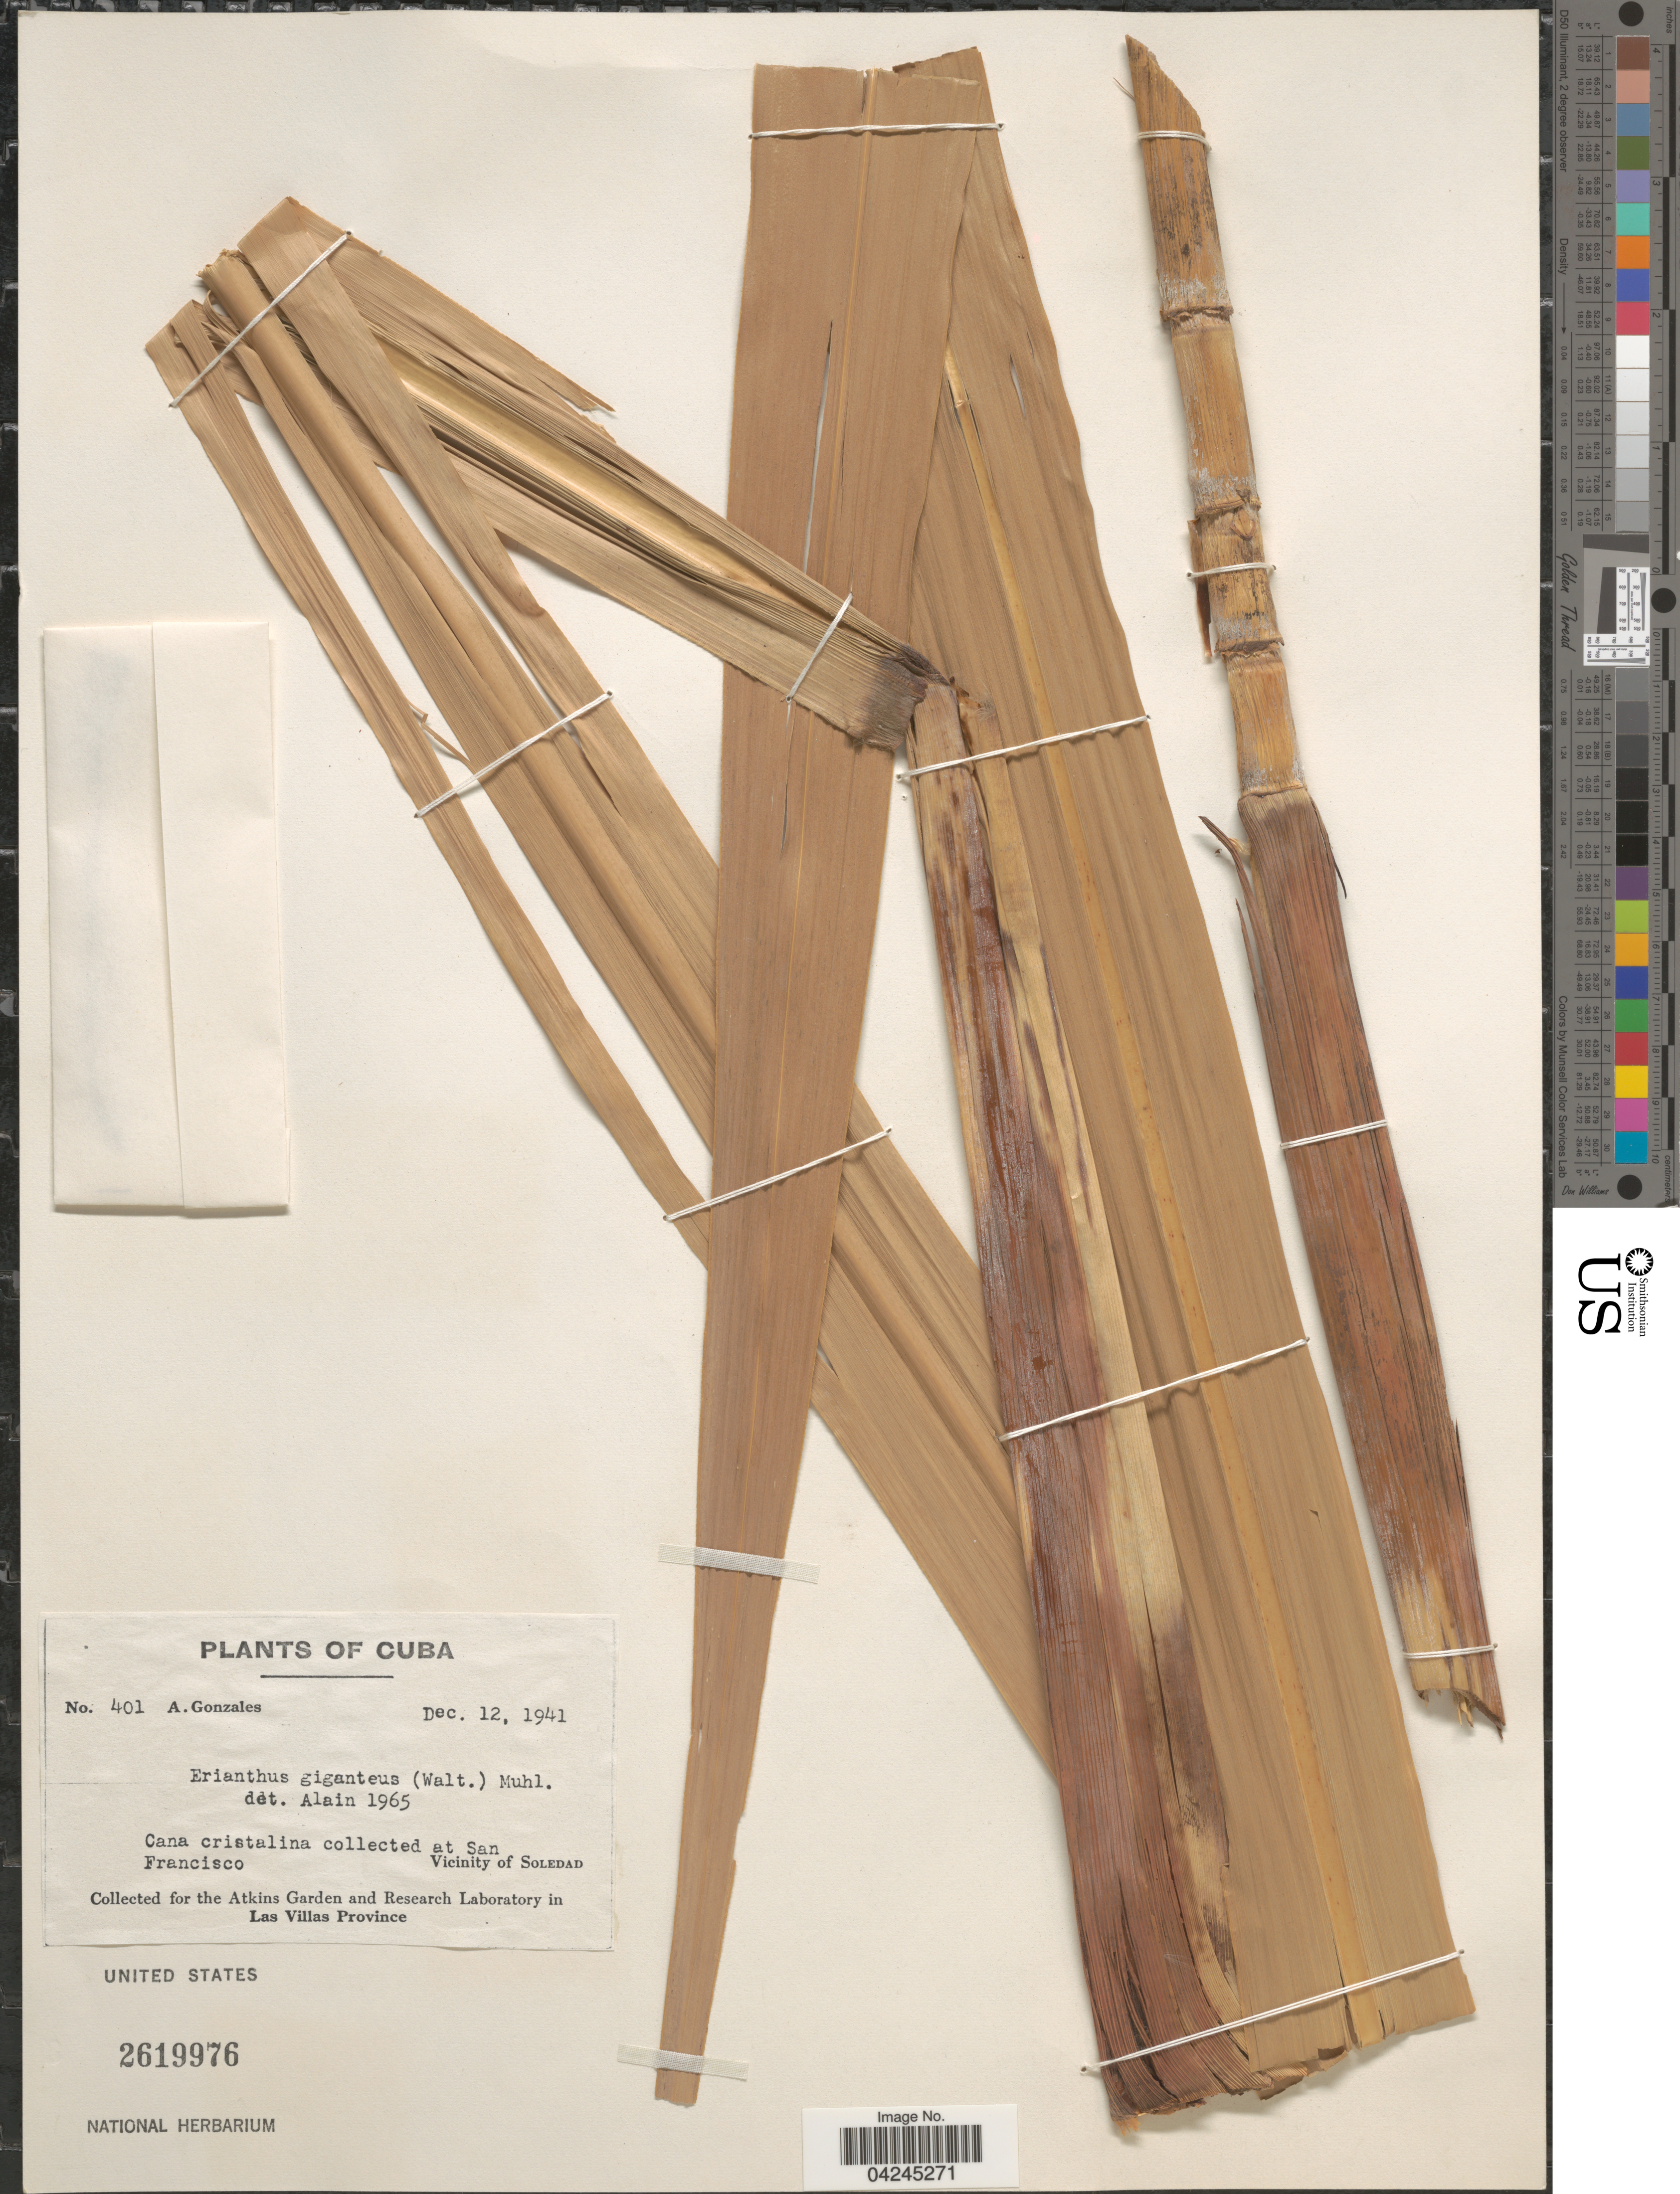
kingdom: Plantae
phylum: Tracheophyta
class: Liliopsida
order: Poales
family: Poaceae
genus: Erianthus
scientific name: Erianthus giganteus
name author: (Walter) P. Beauv.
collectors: A. Gonzáles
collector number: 401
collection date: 1941-12-12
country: Cuba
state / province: Las Villas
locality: Cana cristalina collected at San Francisco. Vicinity of Soledad.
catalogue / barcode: US 2619976